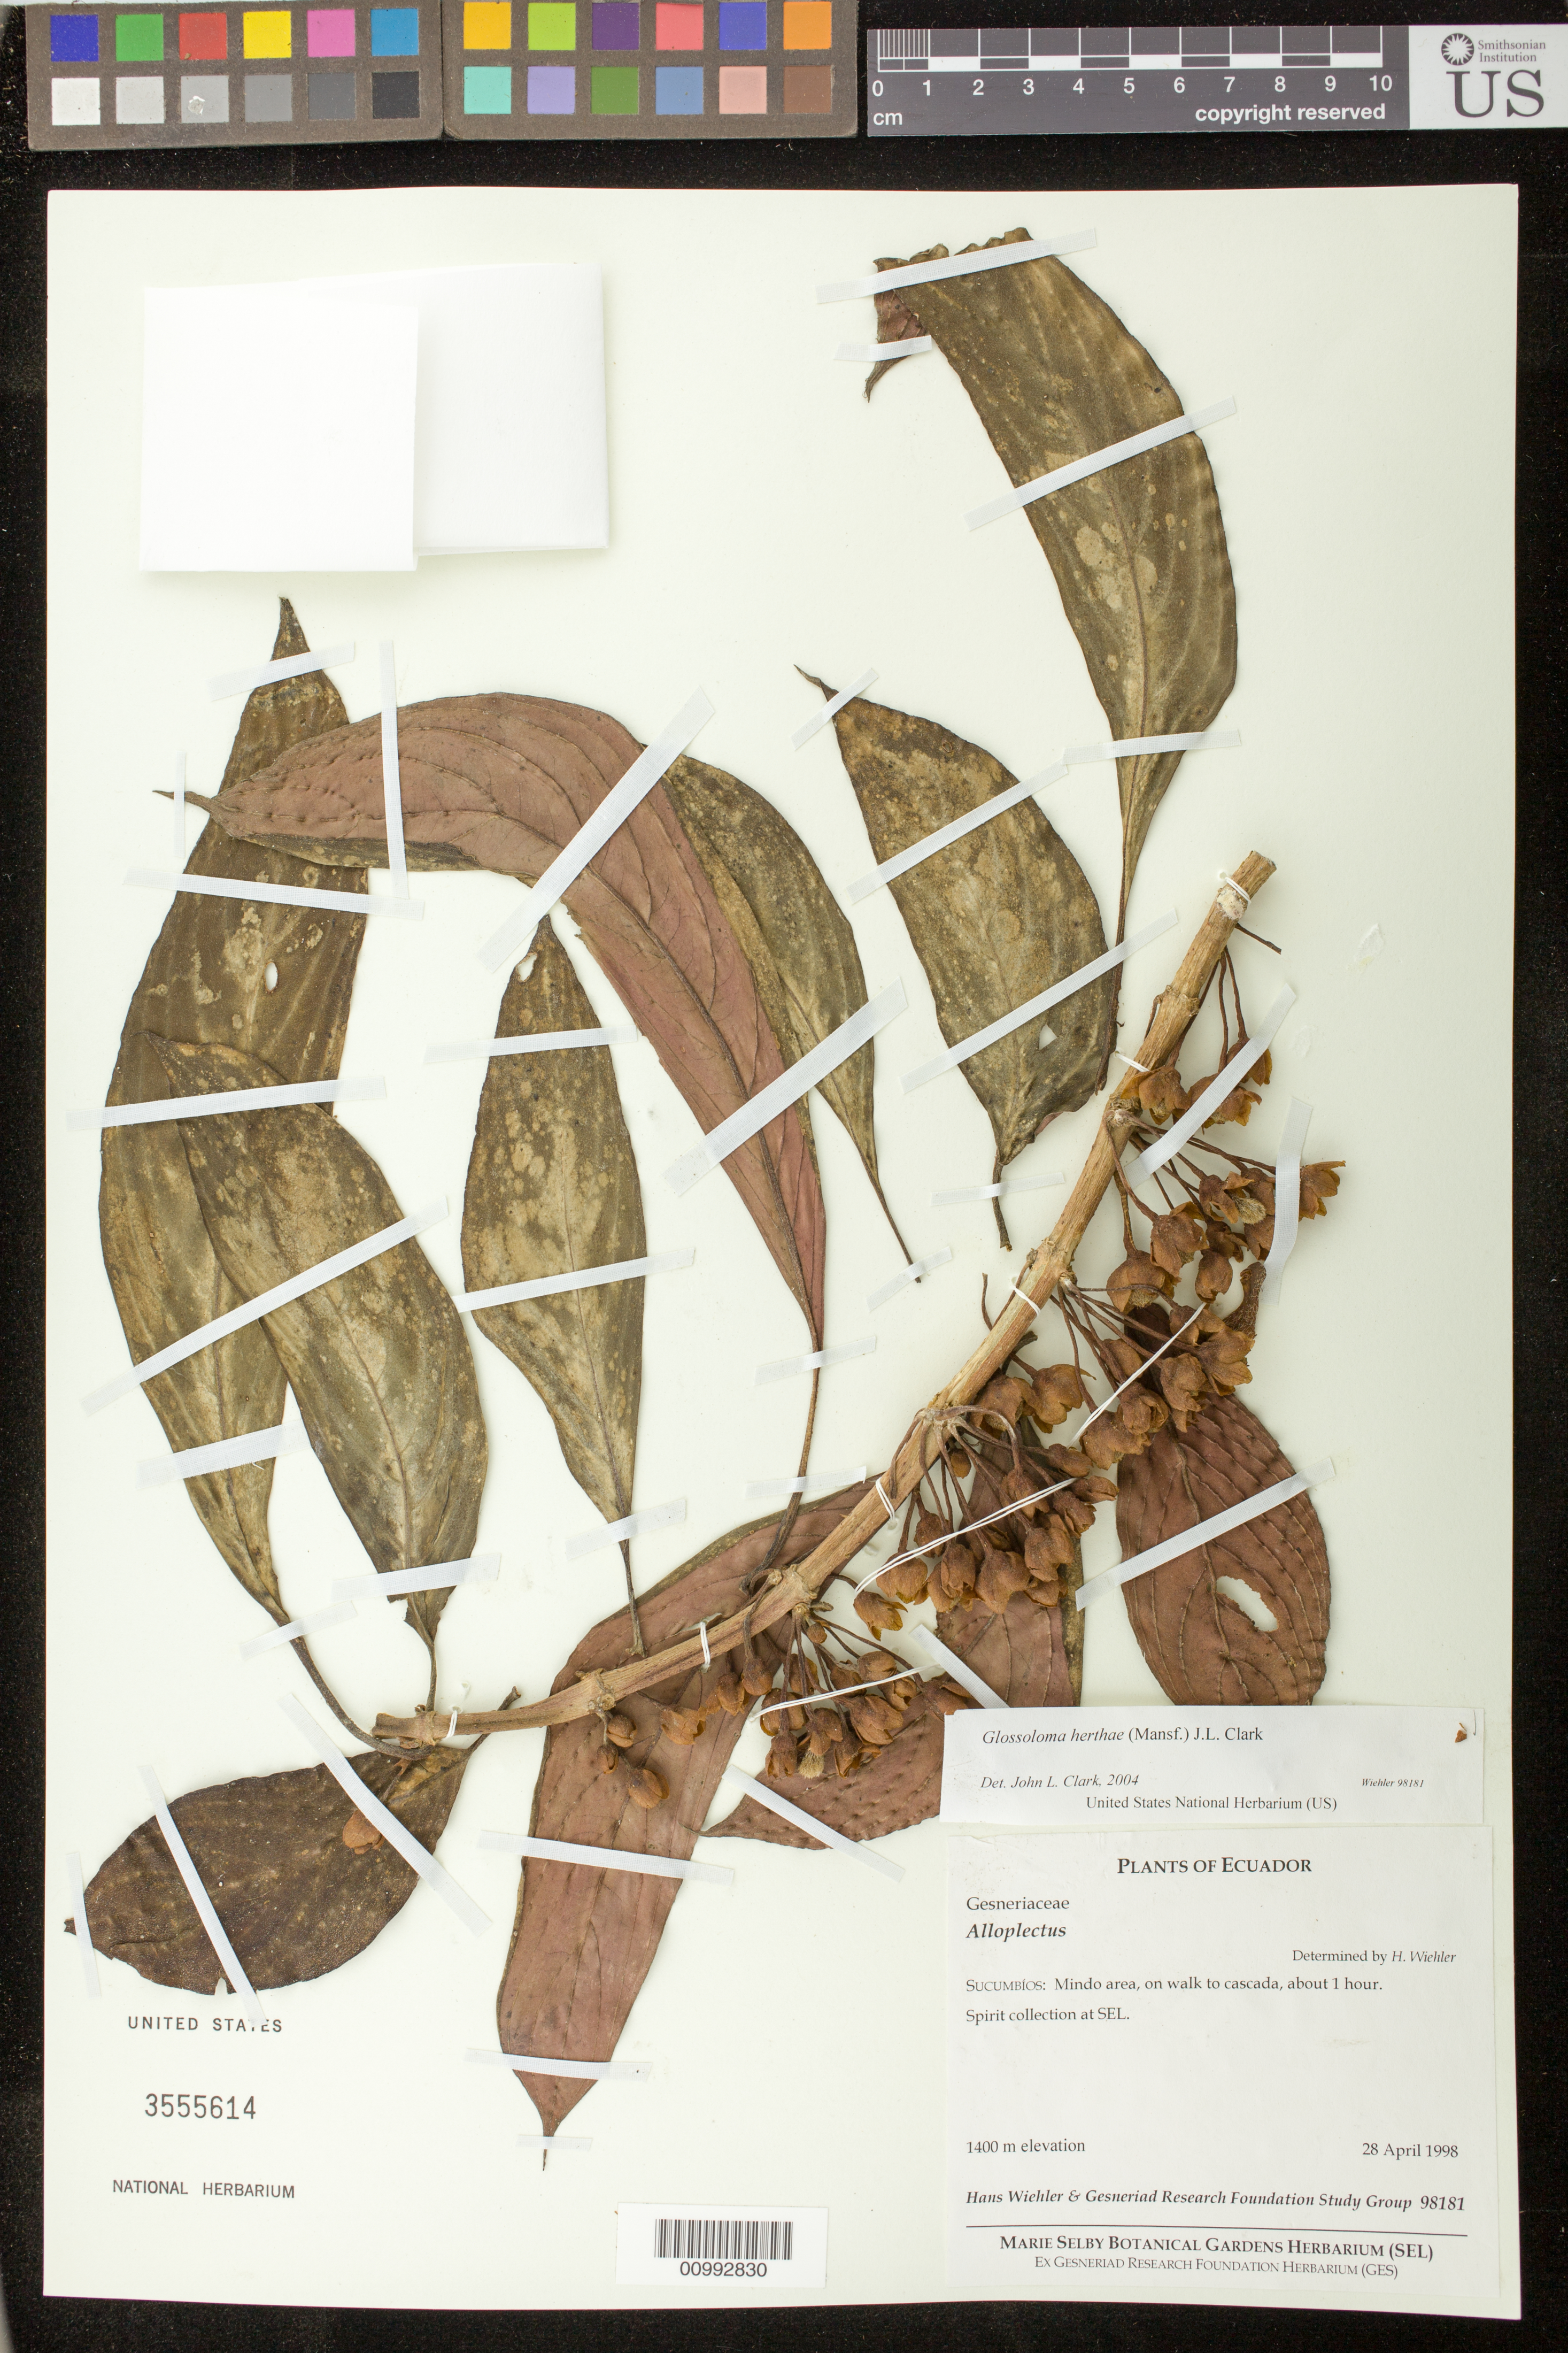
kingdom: Plantae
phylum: Tracheophyta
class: Magnoliopsida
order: Lamiales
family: Gesneriaceae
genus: Glossoloma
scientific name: Glossoloma herthae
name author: (Mansf.) J.L. Clark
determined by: Clark, J. L., (SEL), The Marie Selby Botanical Garden (UNITED STATES)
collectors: H. J. Wiehler & GRF Study Group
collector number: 98181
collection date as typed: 28 Apr 1998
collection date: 1998-04-28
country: Ecuador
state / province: Sucumbíos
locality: Sucumbíos: Mindo area, on walk to cascada, about 1 hour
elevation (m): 1400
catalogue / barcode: US 3555614